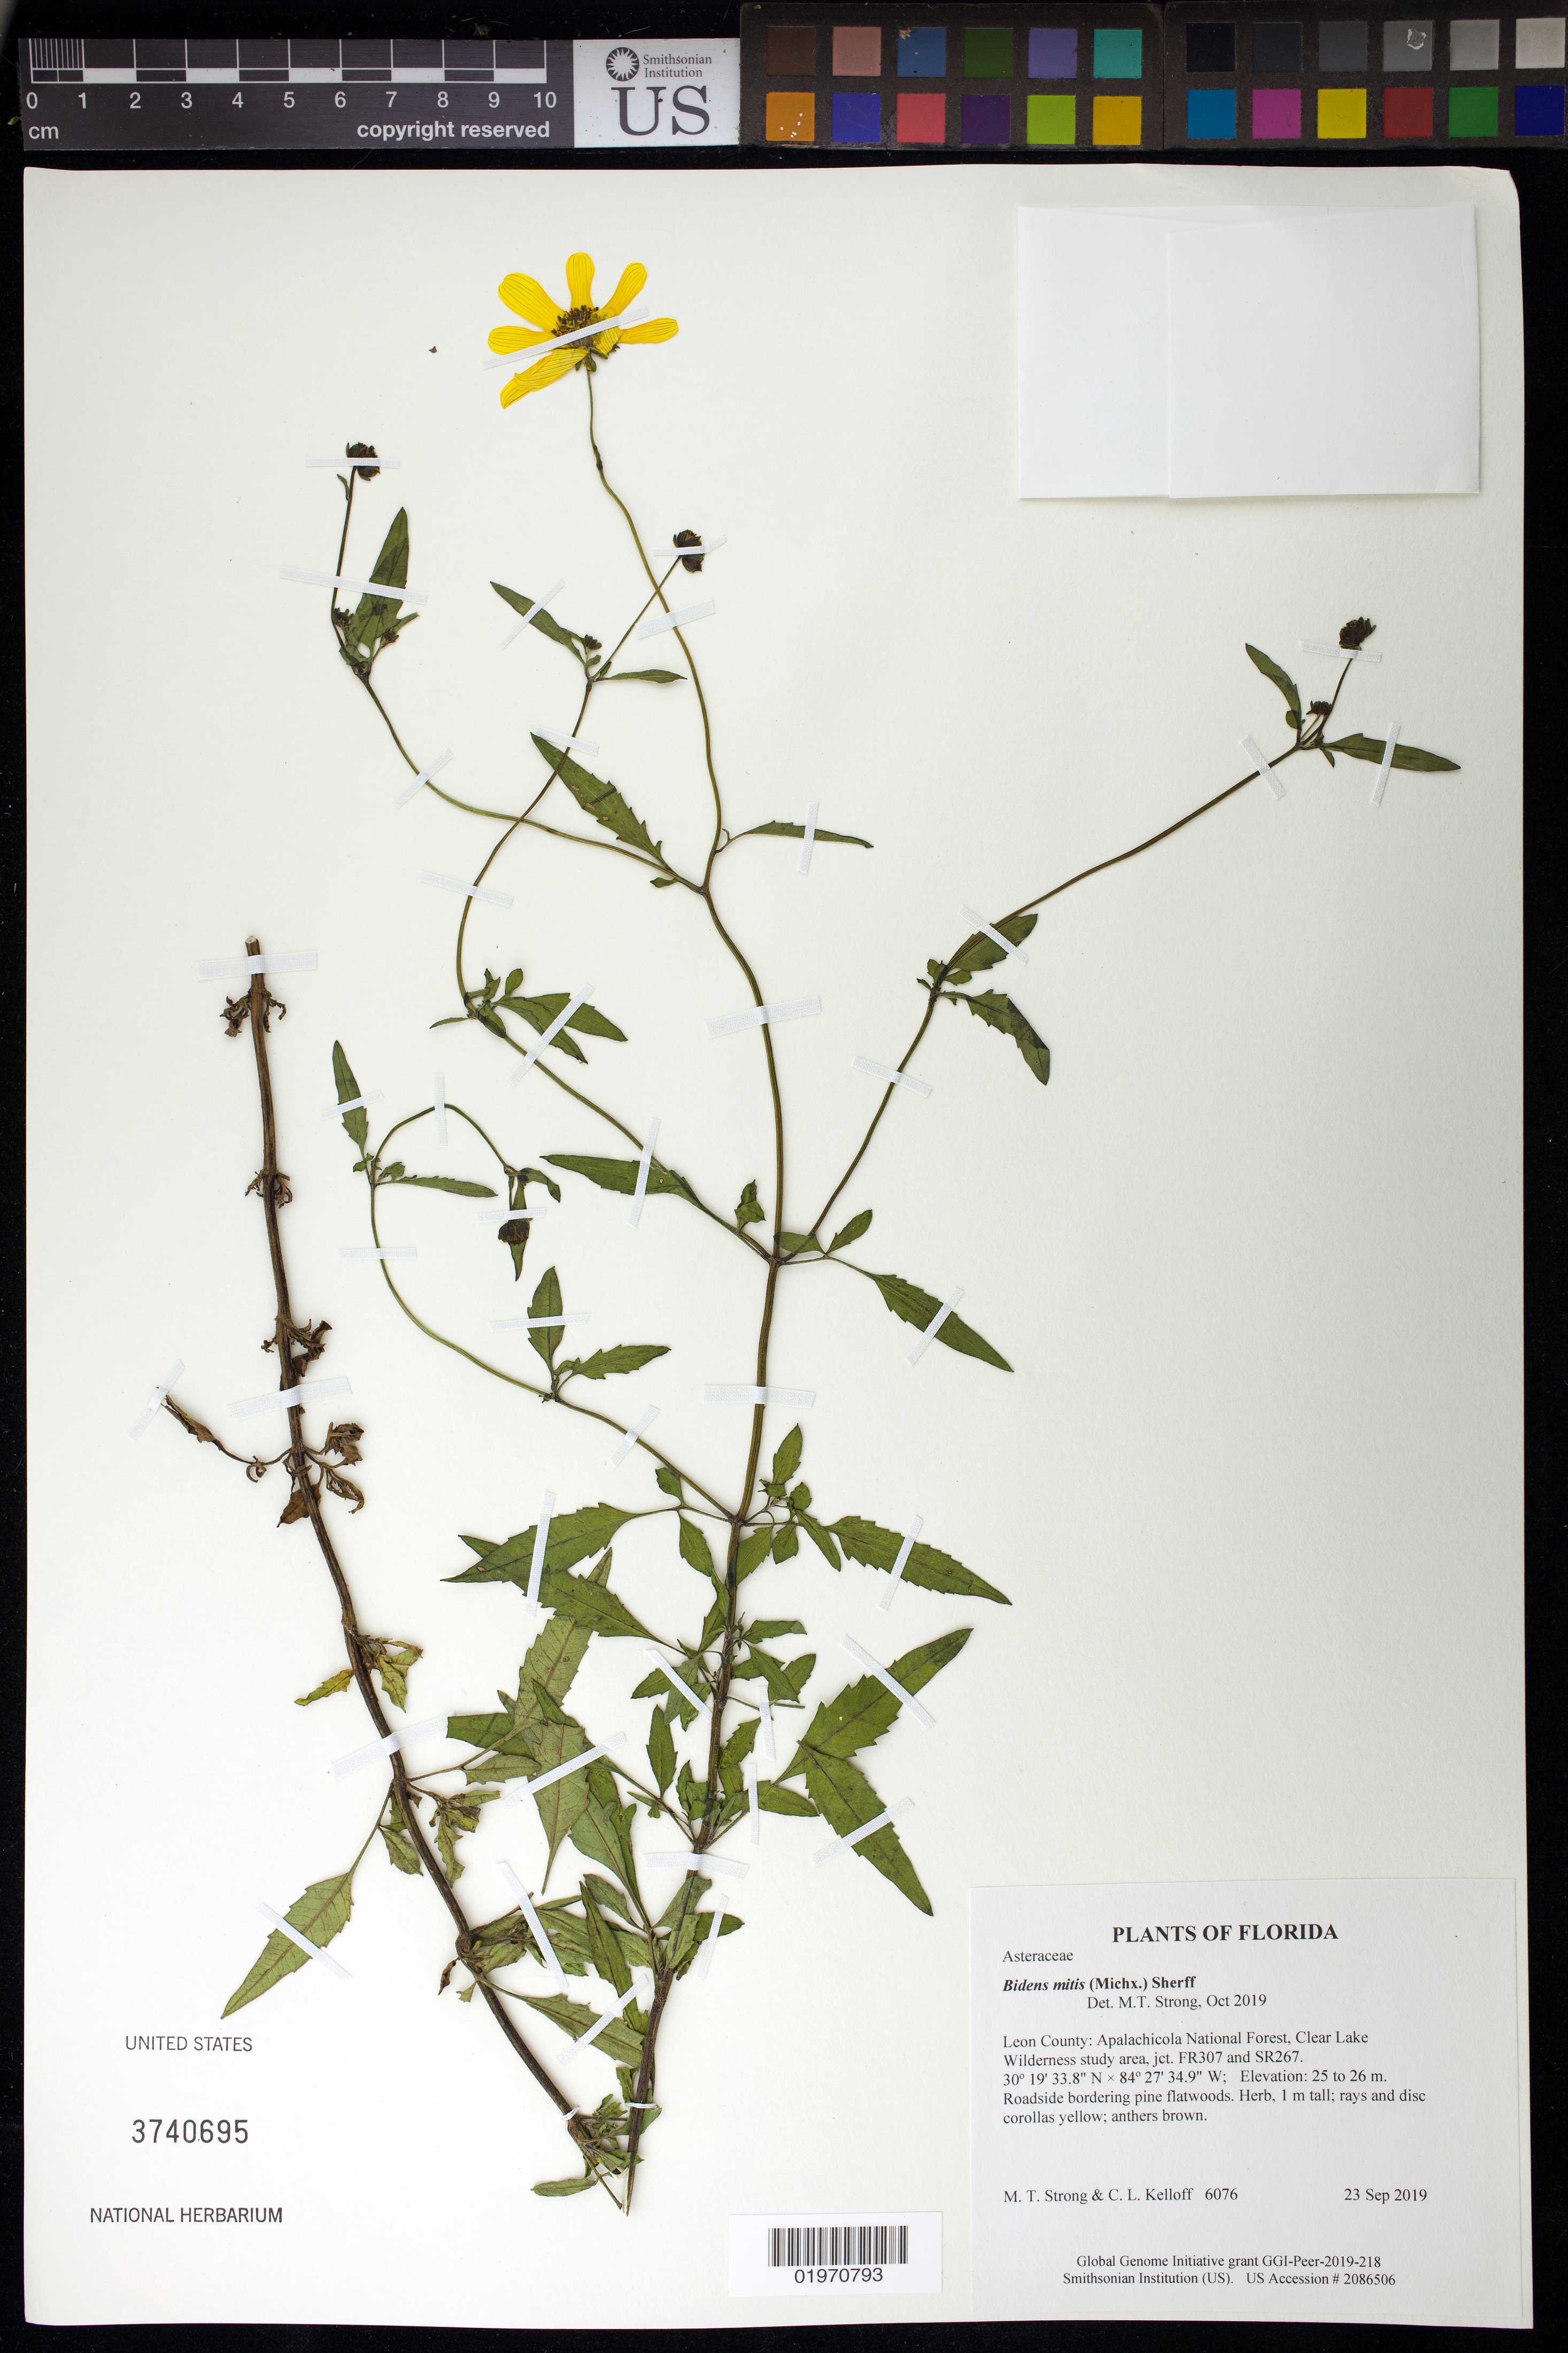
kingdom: Plantae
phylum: Tracheophyta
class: Magnoliopsida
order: Asterales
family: Asteraceae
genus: Bidens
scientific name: Bidens mitis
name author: (Michx.) Sherff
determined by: Strong, Mark T., (BOT), Smithsonian Institution - National Museum of Natural History (UNITED STATES)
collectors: M. T. Strong & C. L. Kelloff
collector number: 6076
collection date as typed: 23 Sep 2019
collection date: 2019-09-23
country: United States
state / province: Florida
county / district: Leon County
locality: Apalachicola National Forest, Clear Lake Wilderness study area, jct. FR307 and SR267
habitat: Roadside bordering pine flatwoods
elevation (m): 25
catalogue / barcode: US 3740695